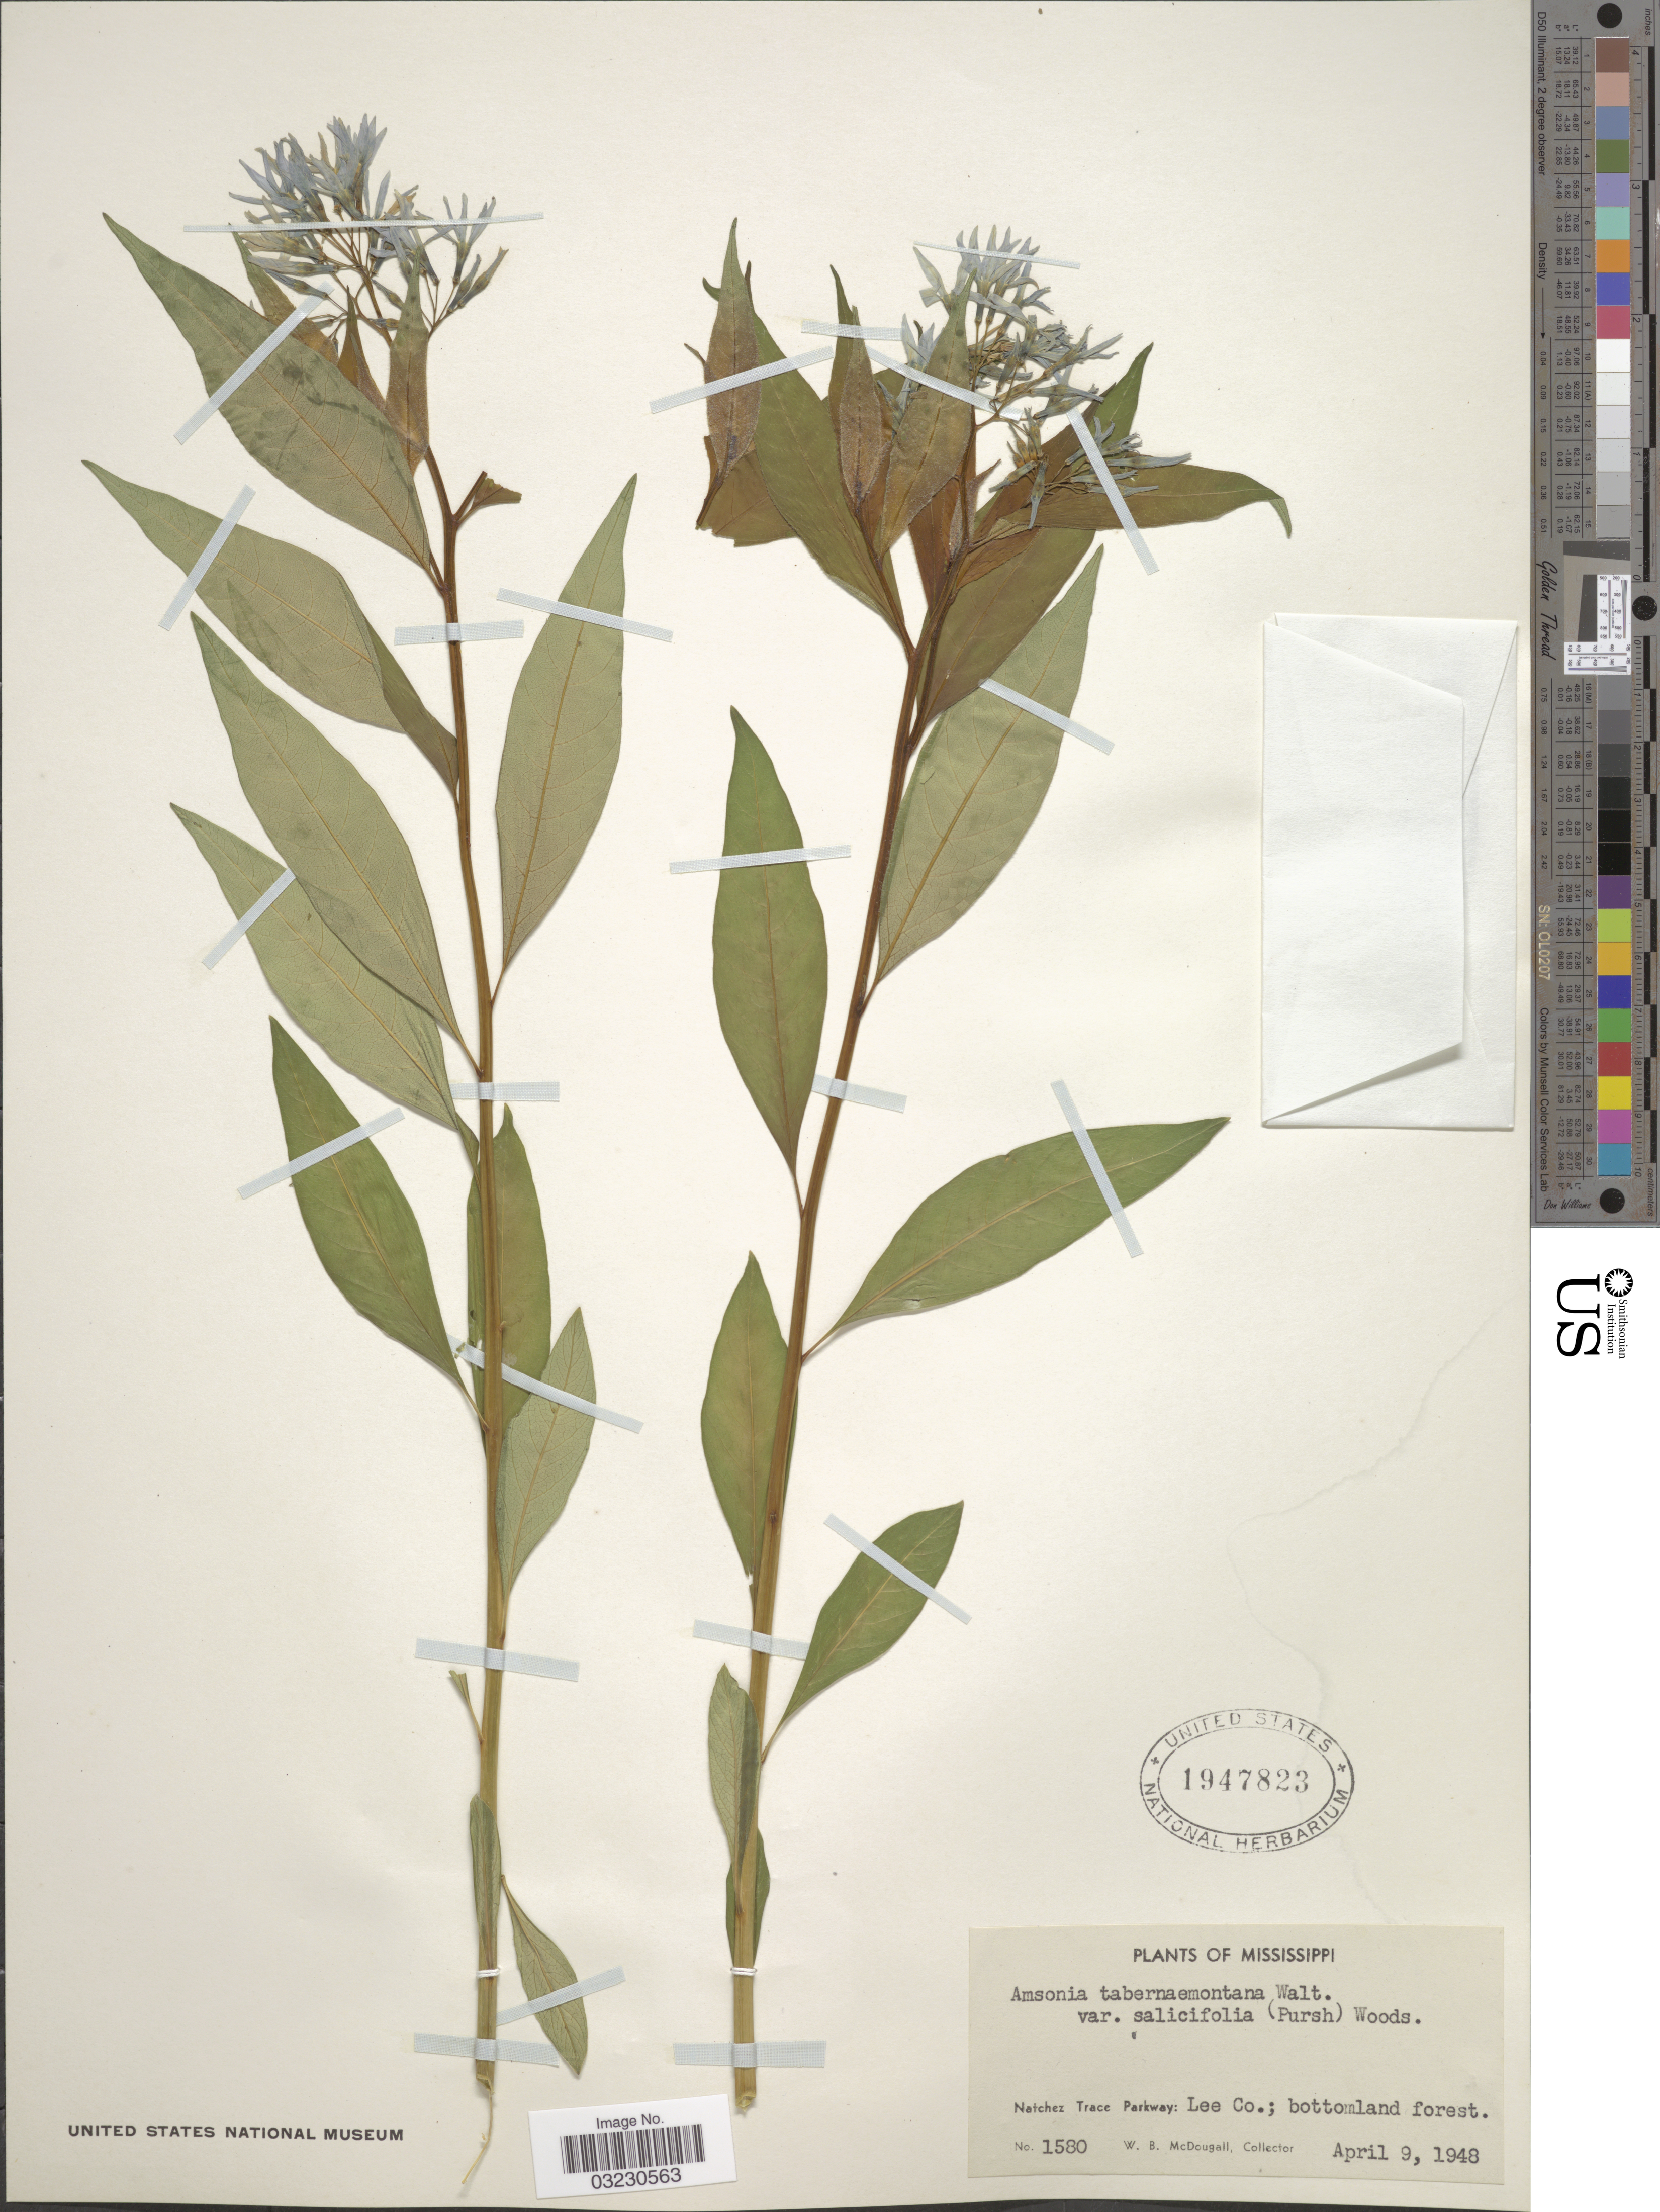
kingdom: Plantae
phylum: Tracheophyta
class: Magnoliopsida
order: Gentianales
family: Apocynaceae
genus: Amsonia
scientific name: Amsonia tabernaemontana var. salicifolia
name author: (Pursh) Woodson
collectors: W. B. McDougall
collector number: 1580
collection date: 1948-04-09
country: United States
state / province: Mississippi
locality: Natchez Trace Parkway: Lee Co.; bottomland forest.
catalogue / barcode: US 1947823